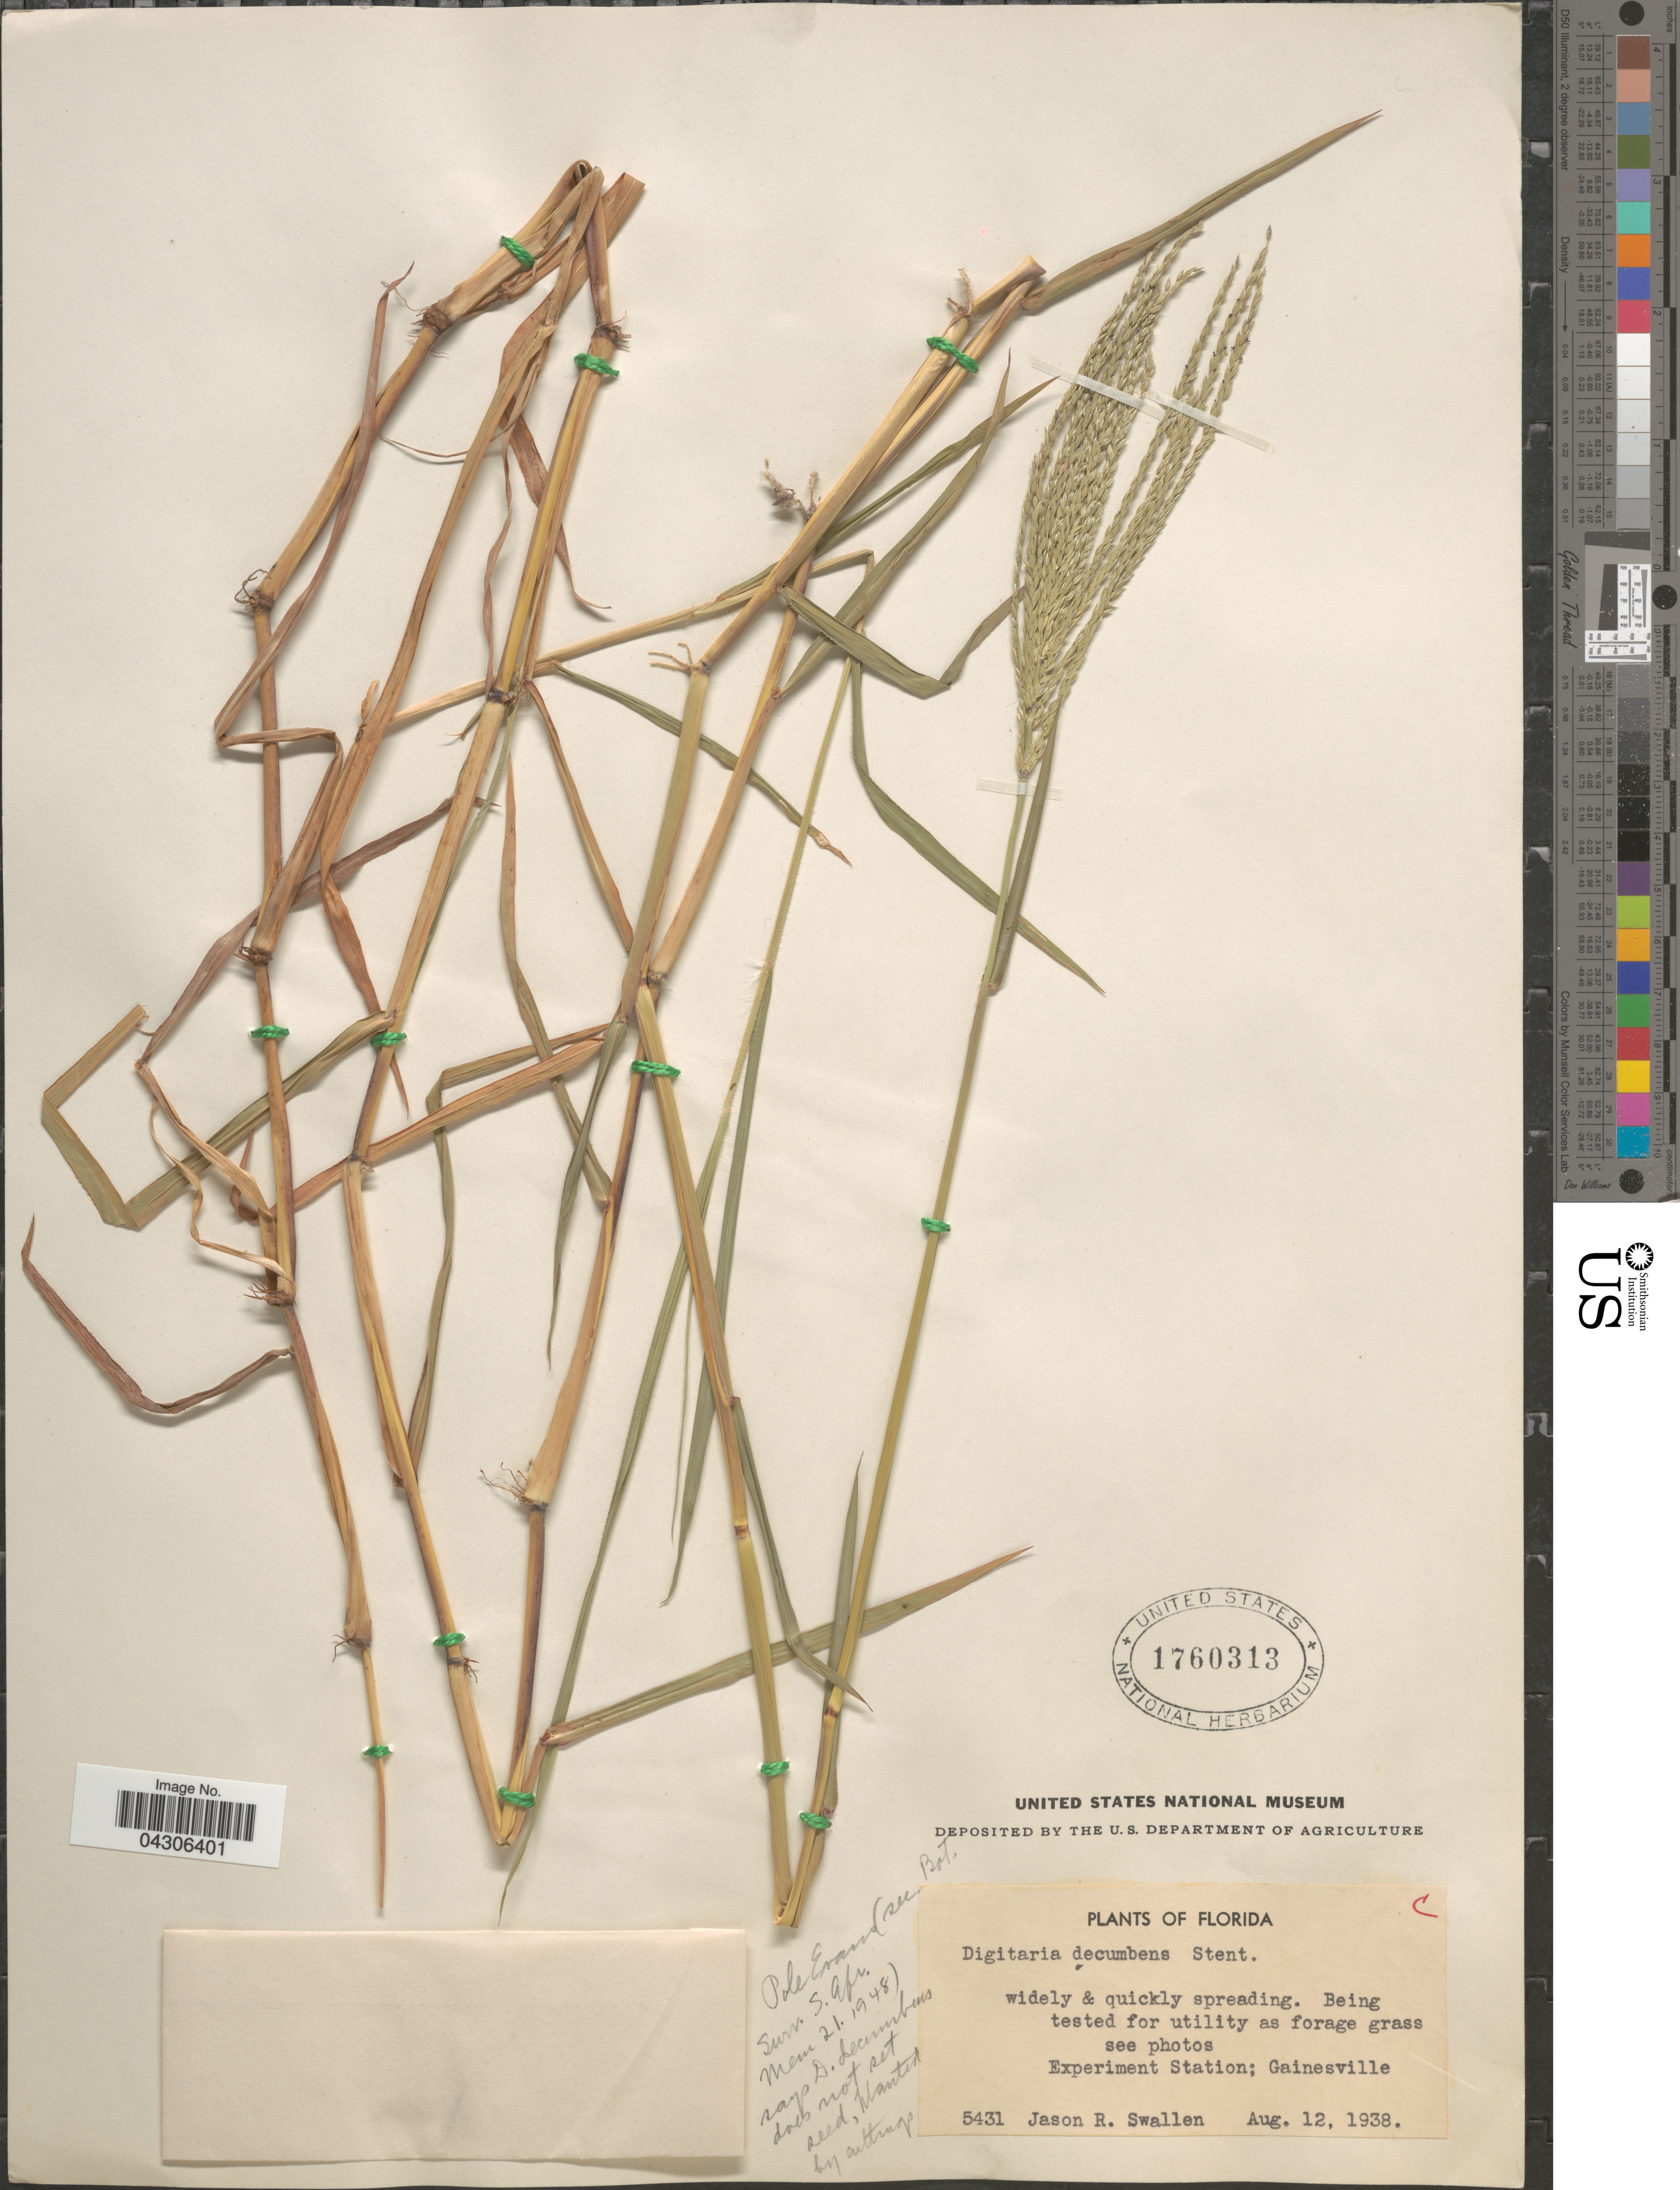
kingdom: Plantae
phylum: Tracheophyta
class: Liliopsida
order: Poales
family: Poaceae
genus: Digitaria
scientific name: Digitaria decumbens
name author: Stent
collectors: J. R. Swallen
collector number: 5431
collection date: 1938-08-12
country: United States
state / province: Florida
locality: Experiment Station; Gainesville.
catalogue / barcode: US 1760313